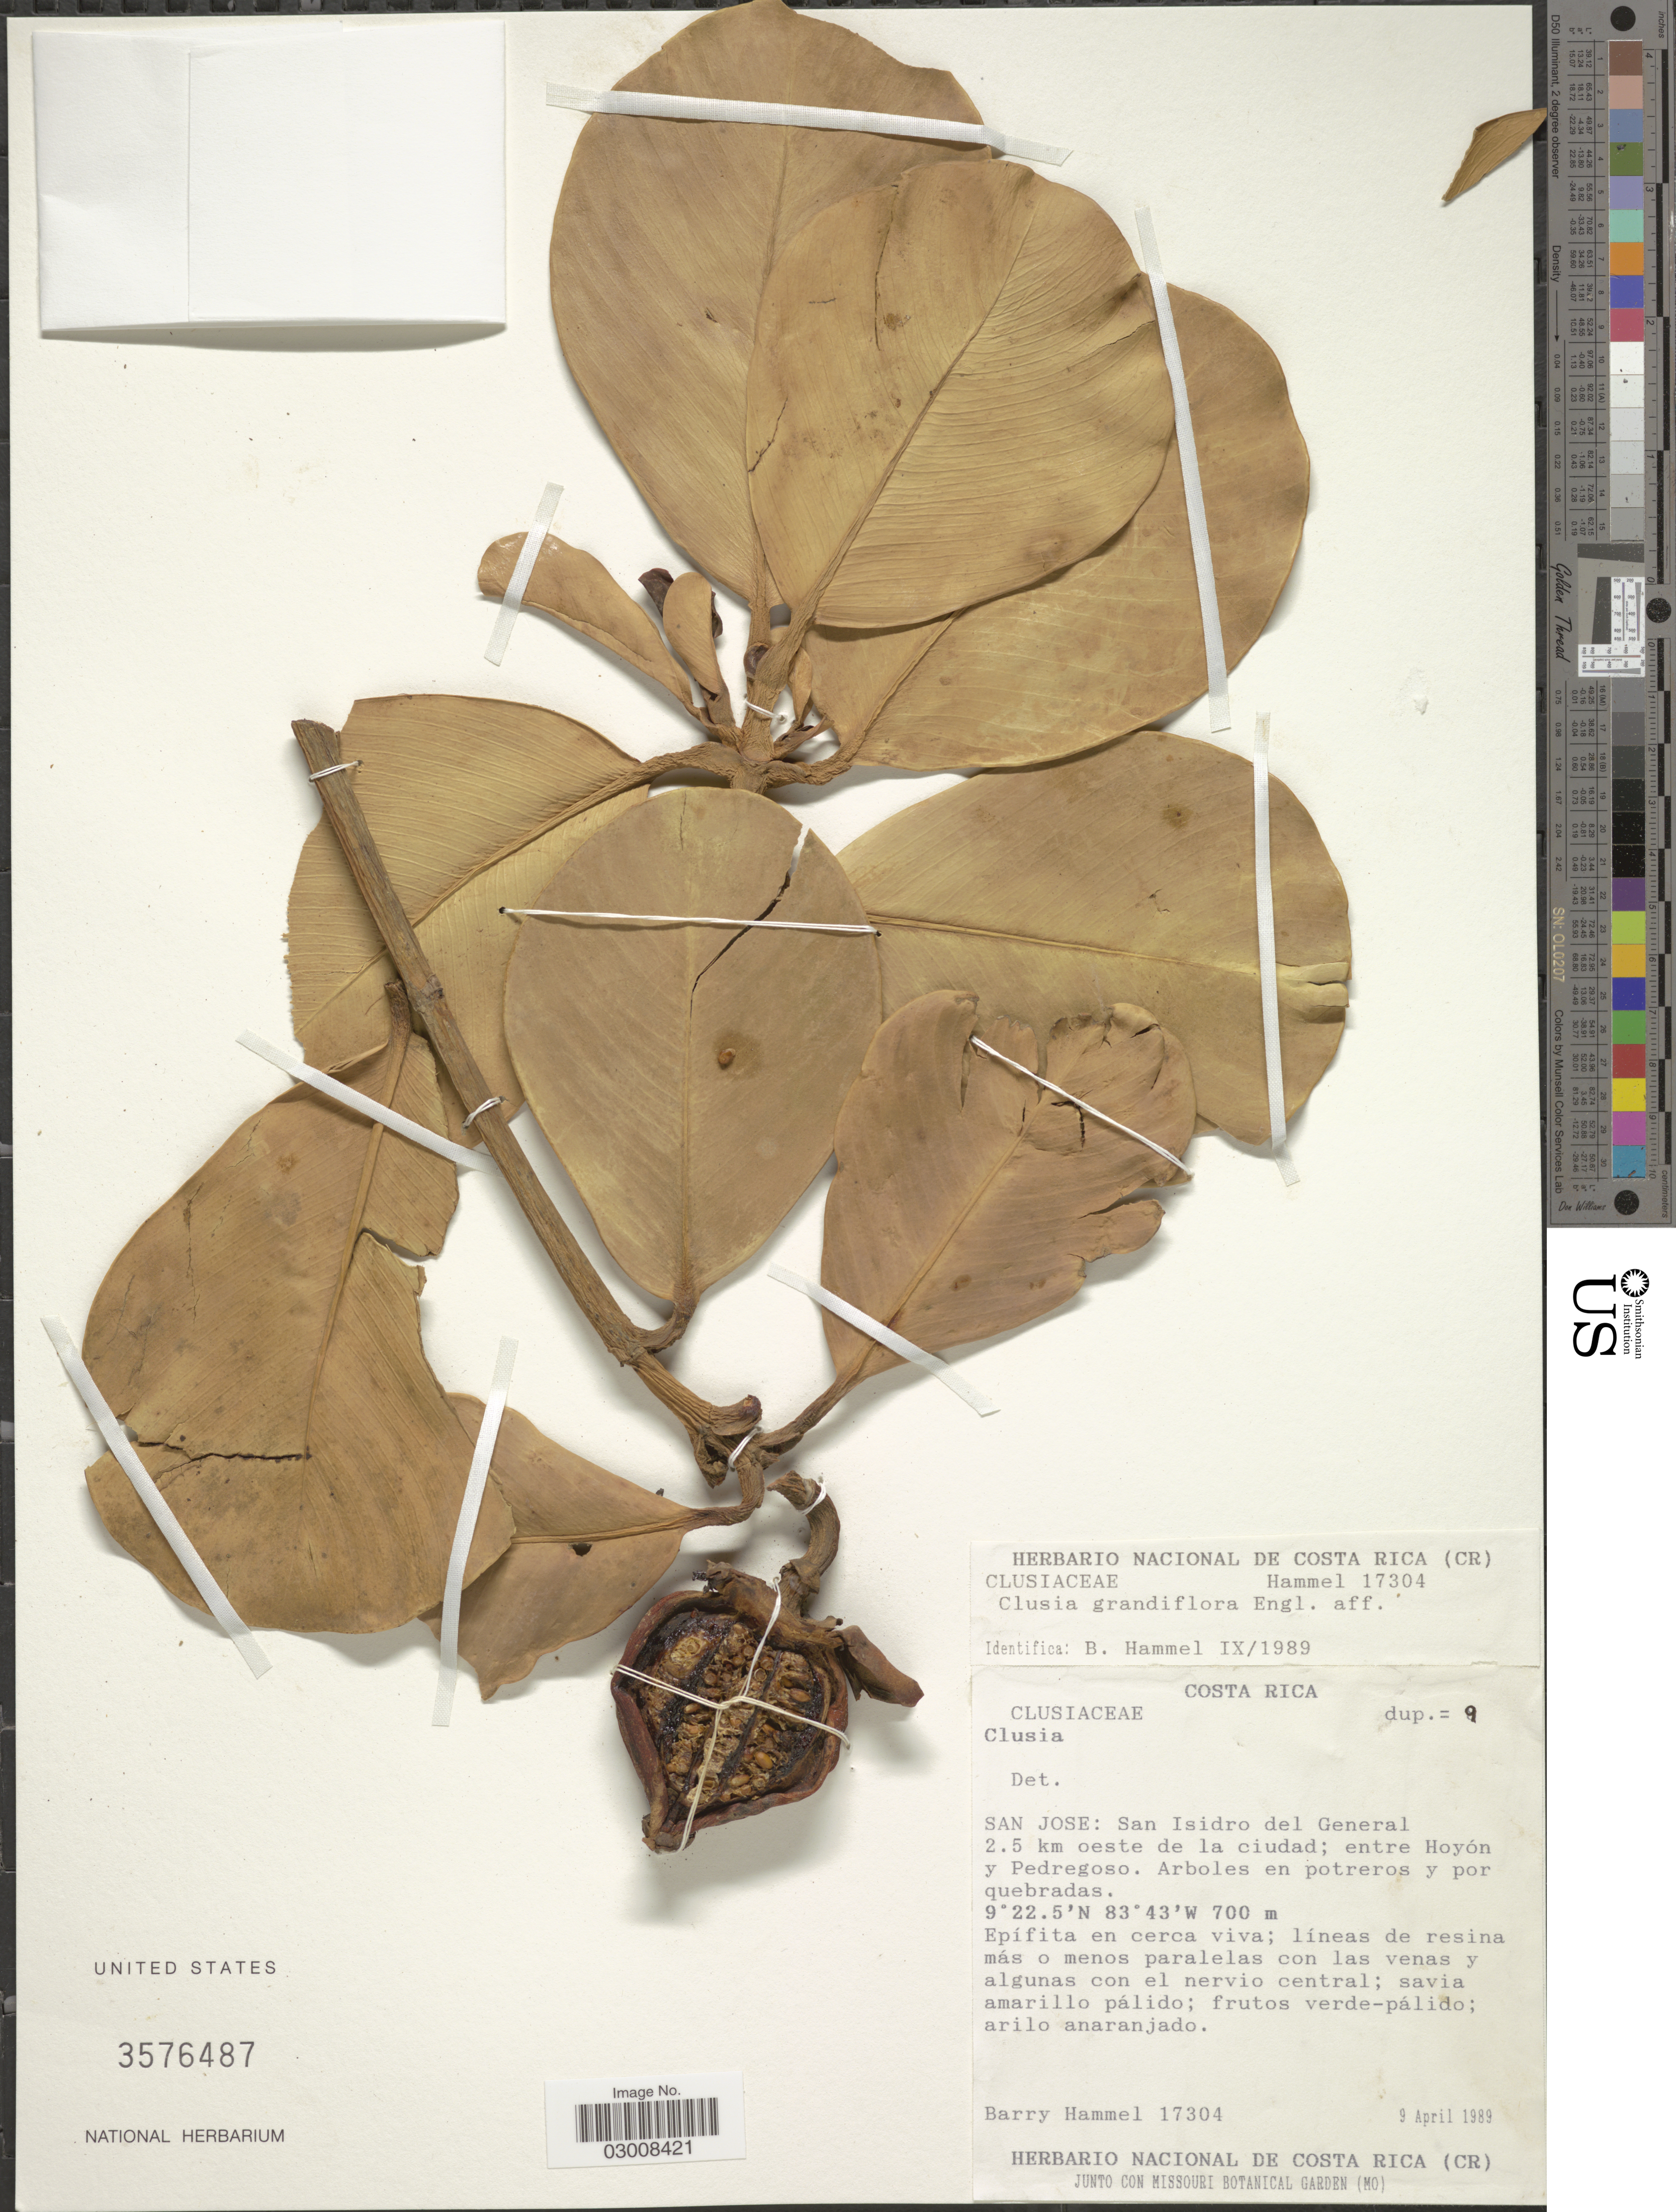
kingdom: Plantae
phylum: Tracheophyta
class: Magnoliopsida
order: Malpighiales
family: Clusiaceae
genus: Clusia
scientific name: Clusia grandiflora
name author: Splitg.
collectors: B. Hammel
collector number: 17304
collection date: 1989-04-09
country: Costa Rica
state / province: San José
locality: San Isidro del General 2.5 km oeste de la ciudad; entre Hoyón y Pedregoso.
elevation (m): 700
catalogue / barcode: US 3576487